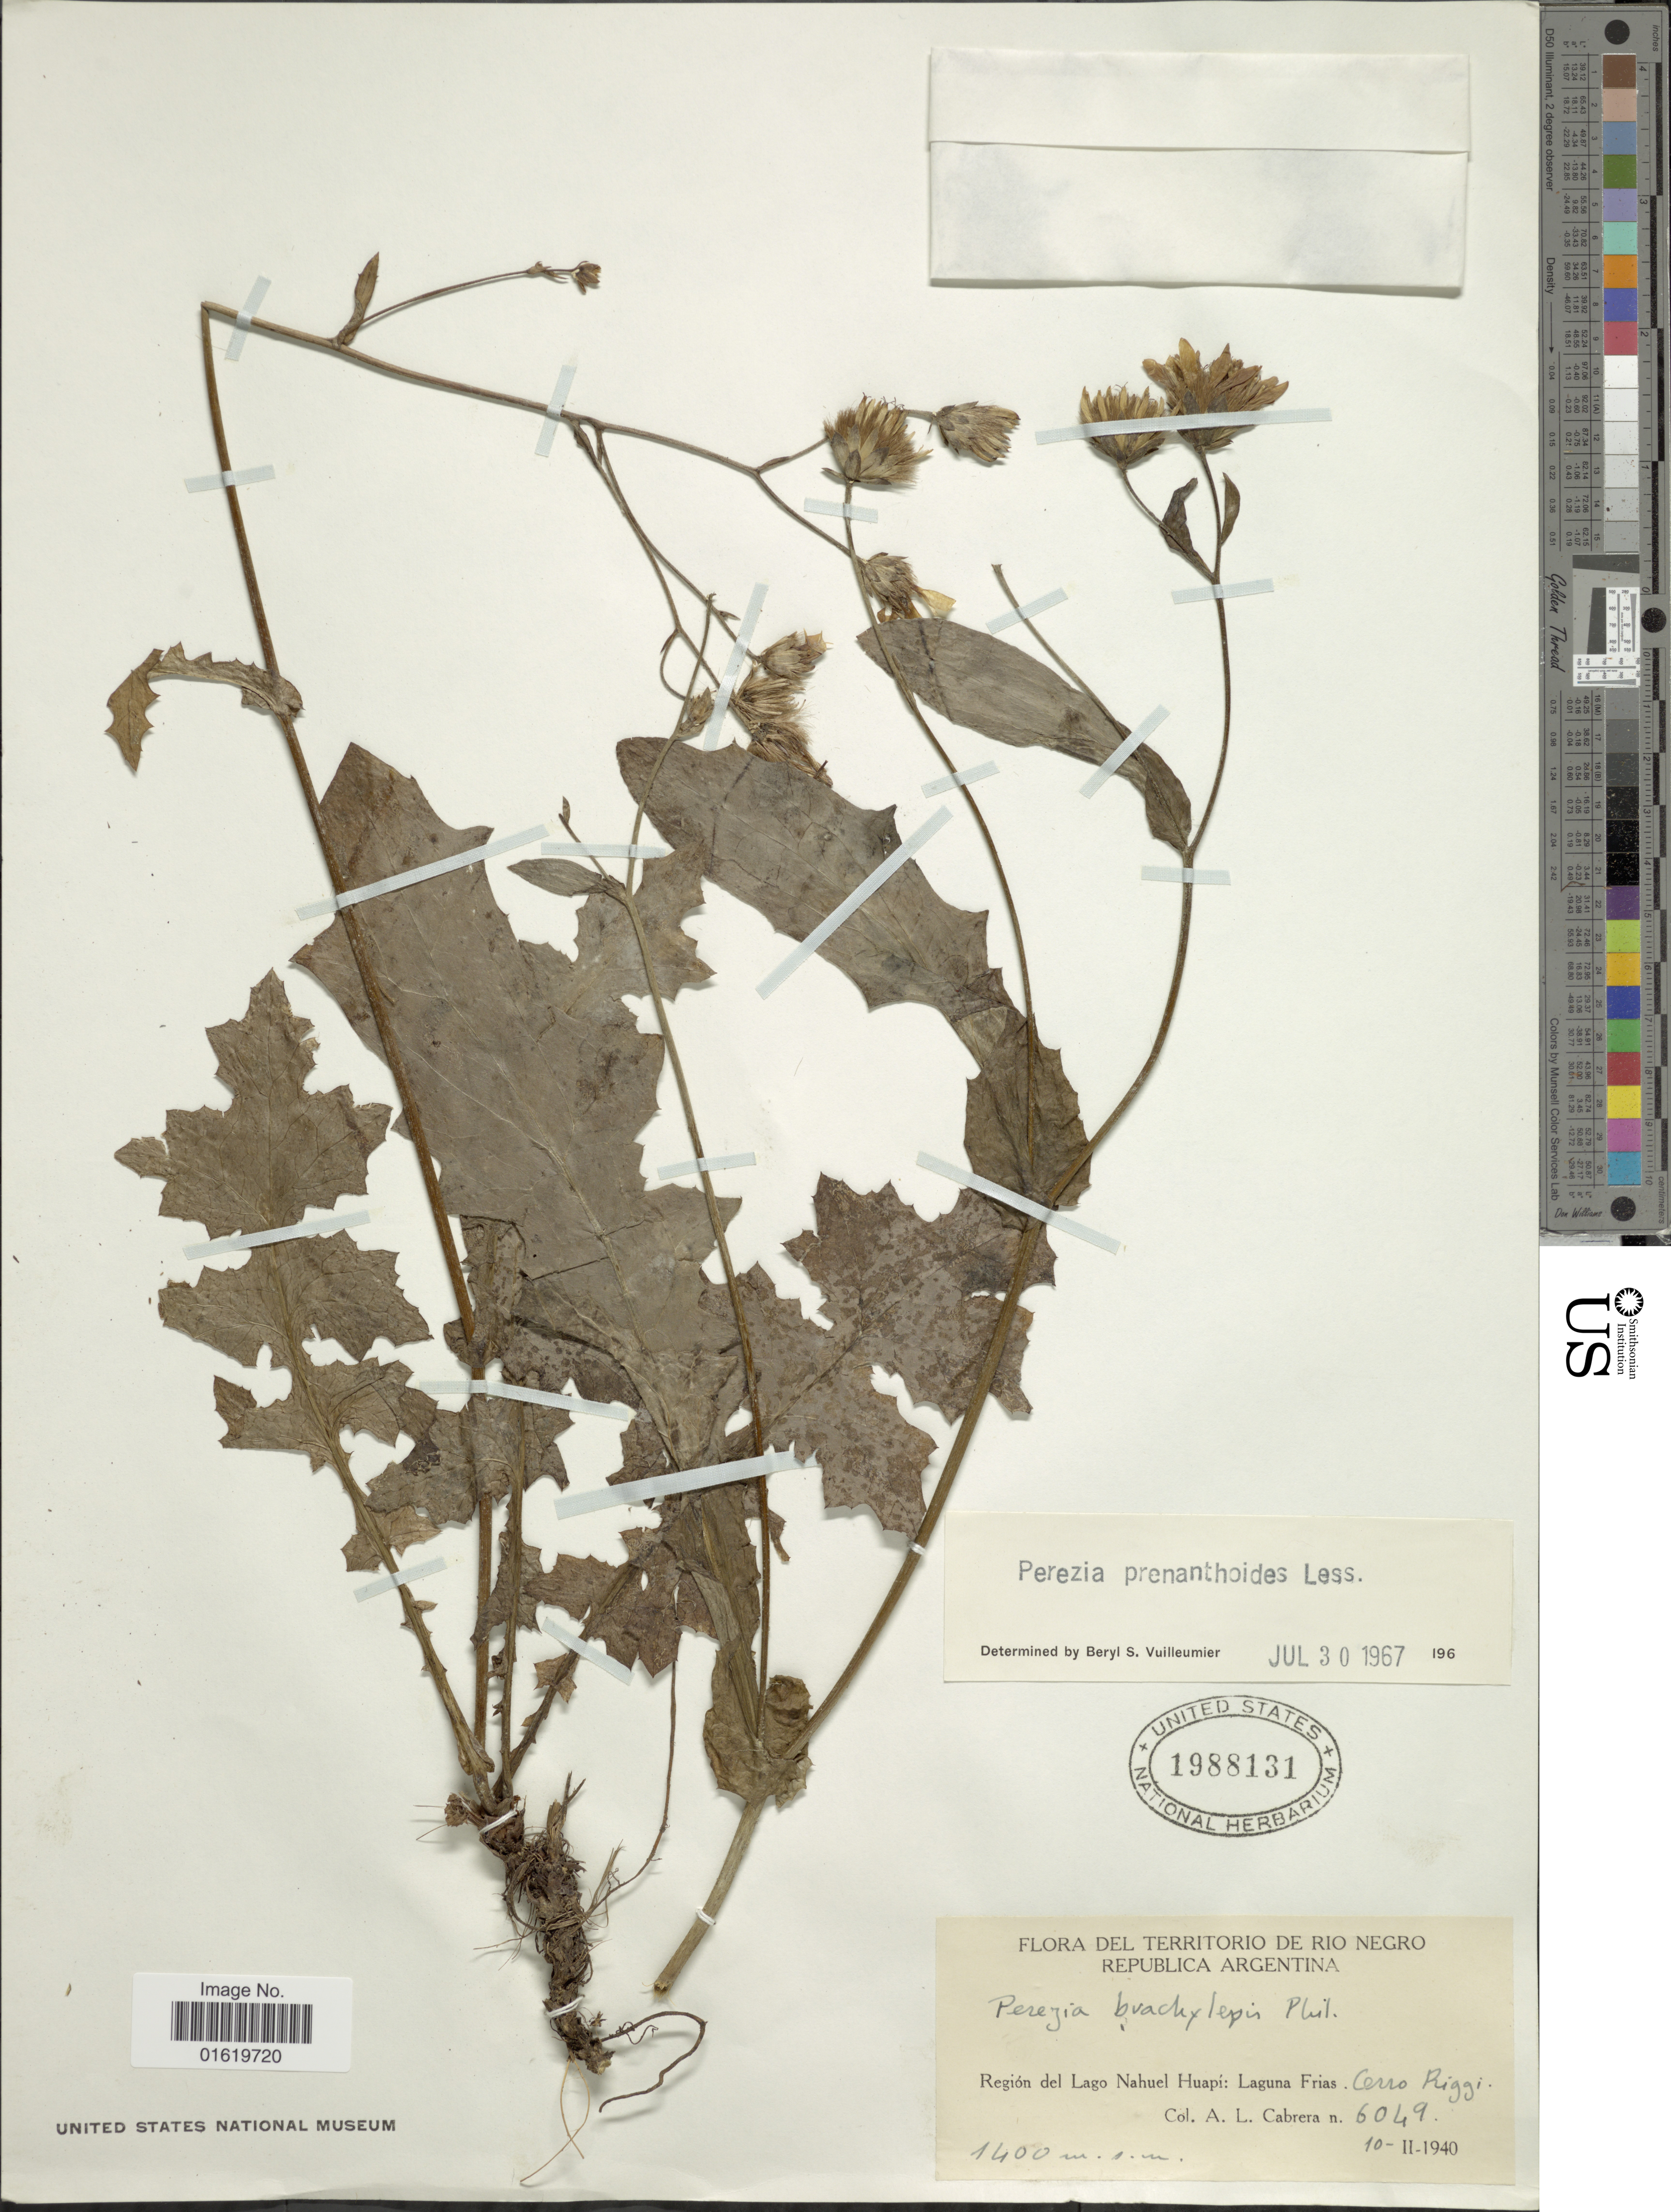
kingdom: Plantae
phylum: Tracheophyta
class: Magnoliopsida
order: Asterales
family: Asteraceae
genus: Perezia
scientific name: Perezia prenanthoides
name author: Less.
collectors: A. L. Cabrera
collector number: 6049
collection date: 1940-02-10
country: Argentina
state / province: Rio Negro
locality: Del Territorio de Rio Negro. Republica Argentina. Región del Lago Nahuel Huapí: Laguna Frias. Cerro Riggi.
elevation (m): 1400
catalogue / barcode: US 1988131